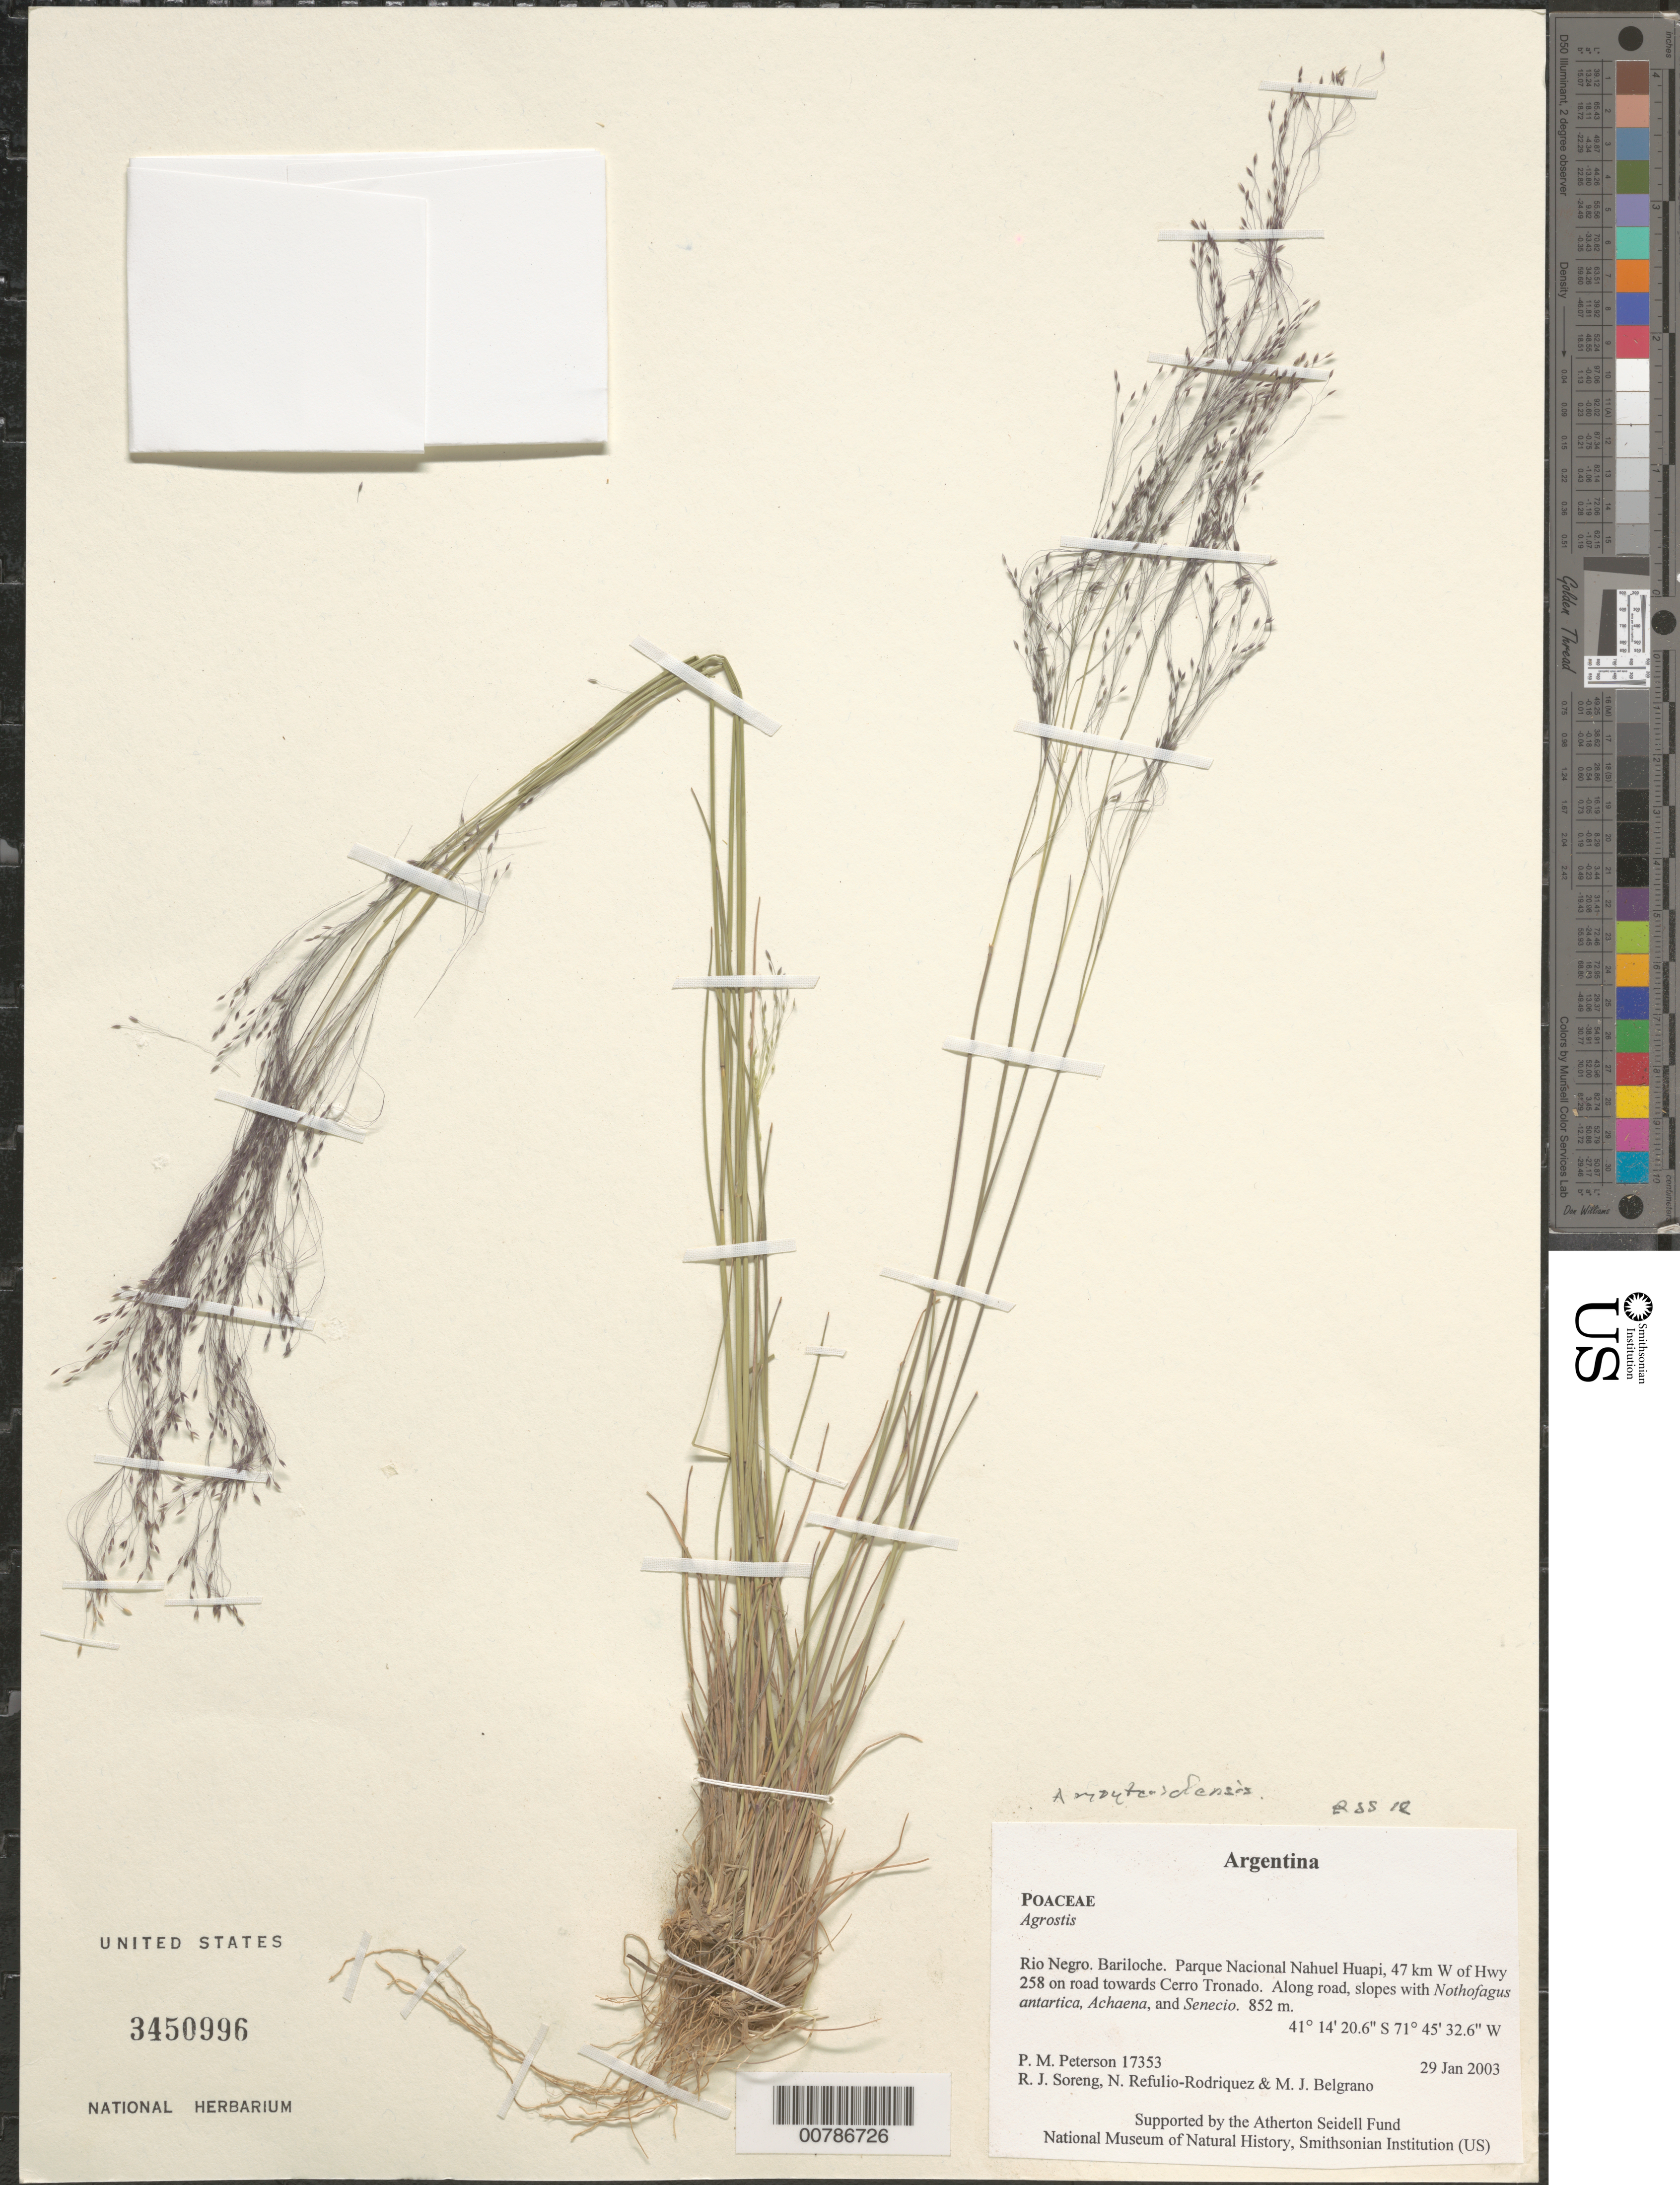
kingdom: Plantae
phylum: Tracheophyta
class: Liliopsida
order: Poales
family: Poaceae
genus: Agrostis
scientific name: Agrostis montevidensis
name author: A. Spreng. ex Nees in Mart.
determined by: Soreng, Robert J., Research Associate (BOT), Smithsonian Institution - National Museum of Natural History (UNITED STATES)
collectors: P. M. Peterson, R. J. Soreng, N. Refulio-Rodríguez & M. Belgrano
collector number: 17353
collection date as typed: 29 Jan 2003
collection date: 2003-01-29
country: Argentina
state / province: Rio Negro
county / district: Bariloche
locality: Parque Nacional Nahuel Huapi, 47 km W of Hwy 258 on road towards Cerro Tronado. Along road, slopes with Nothofagus antartica, Achaena, and Senecio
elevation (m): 852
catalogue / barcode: US 3450996